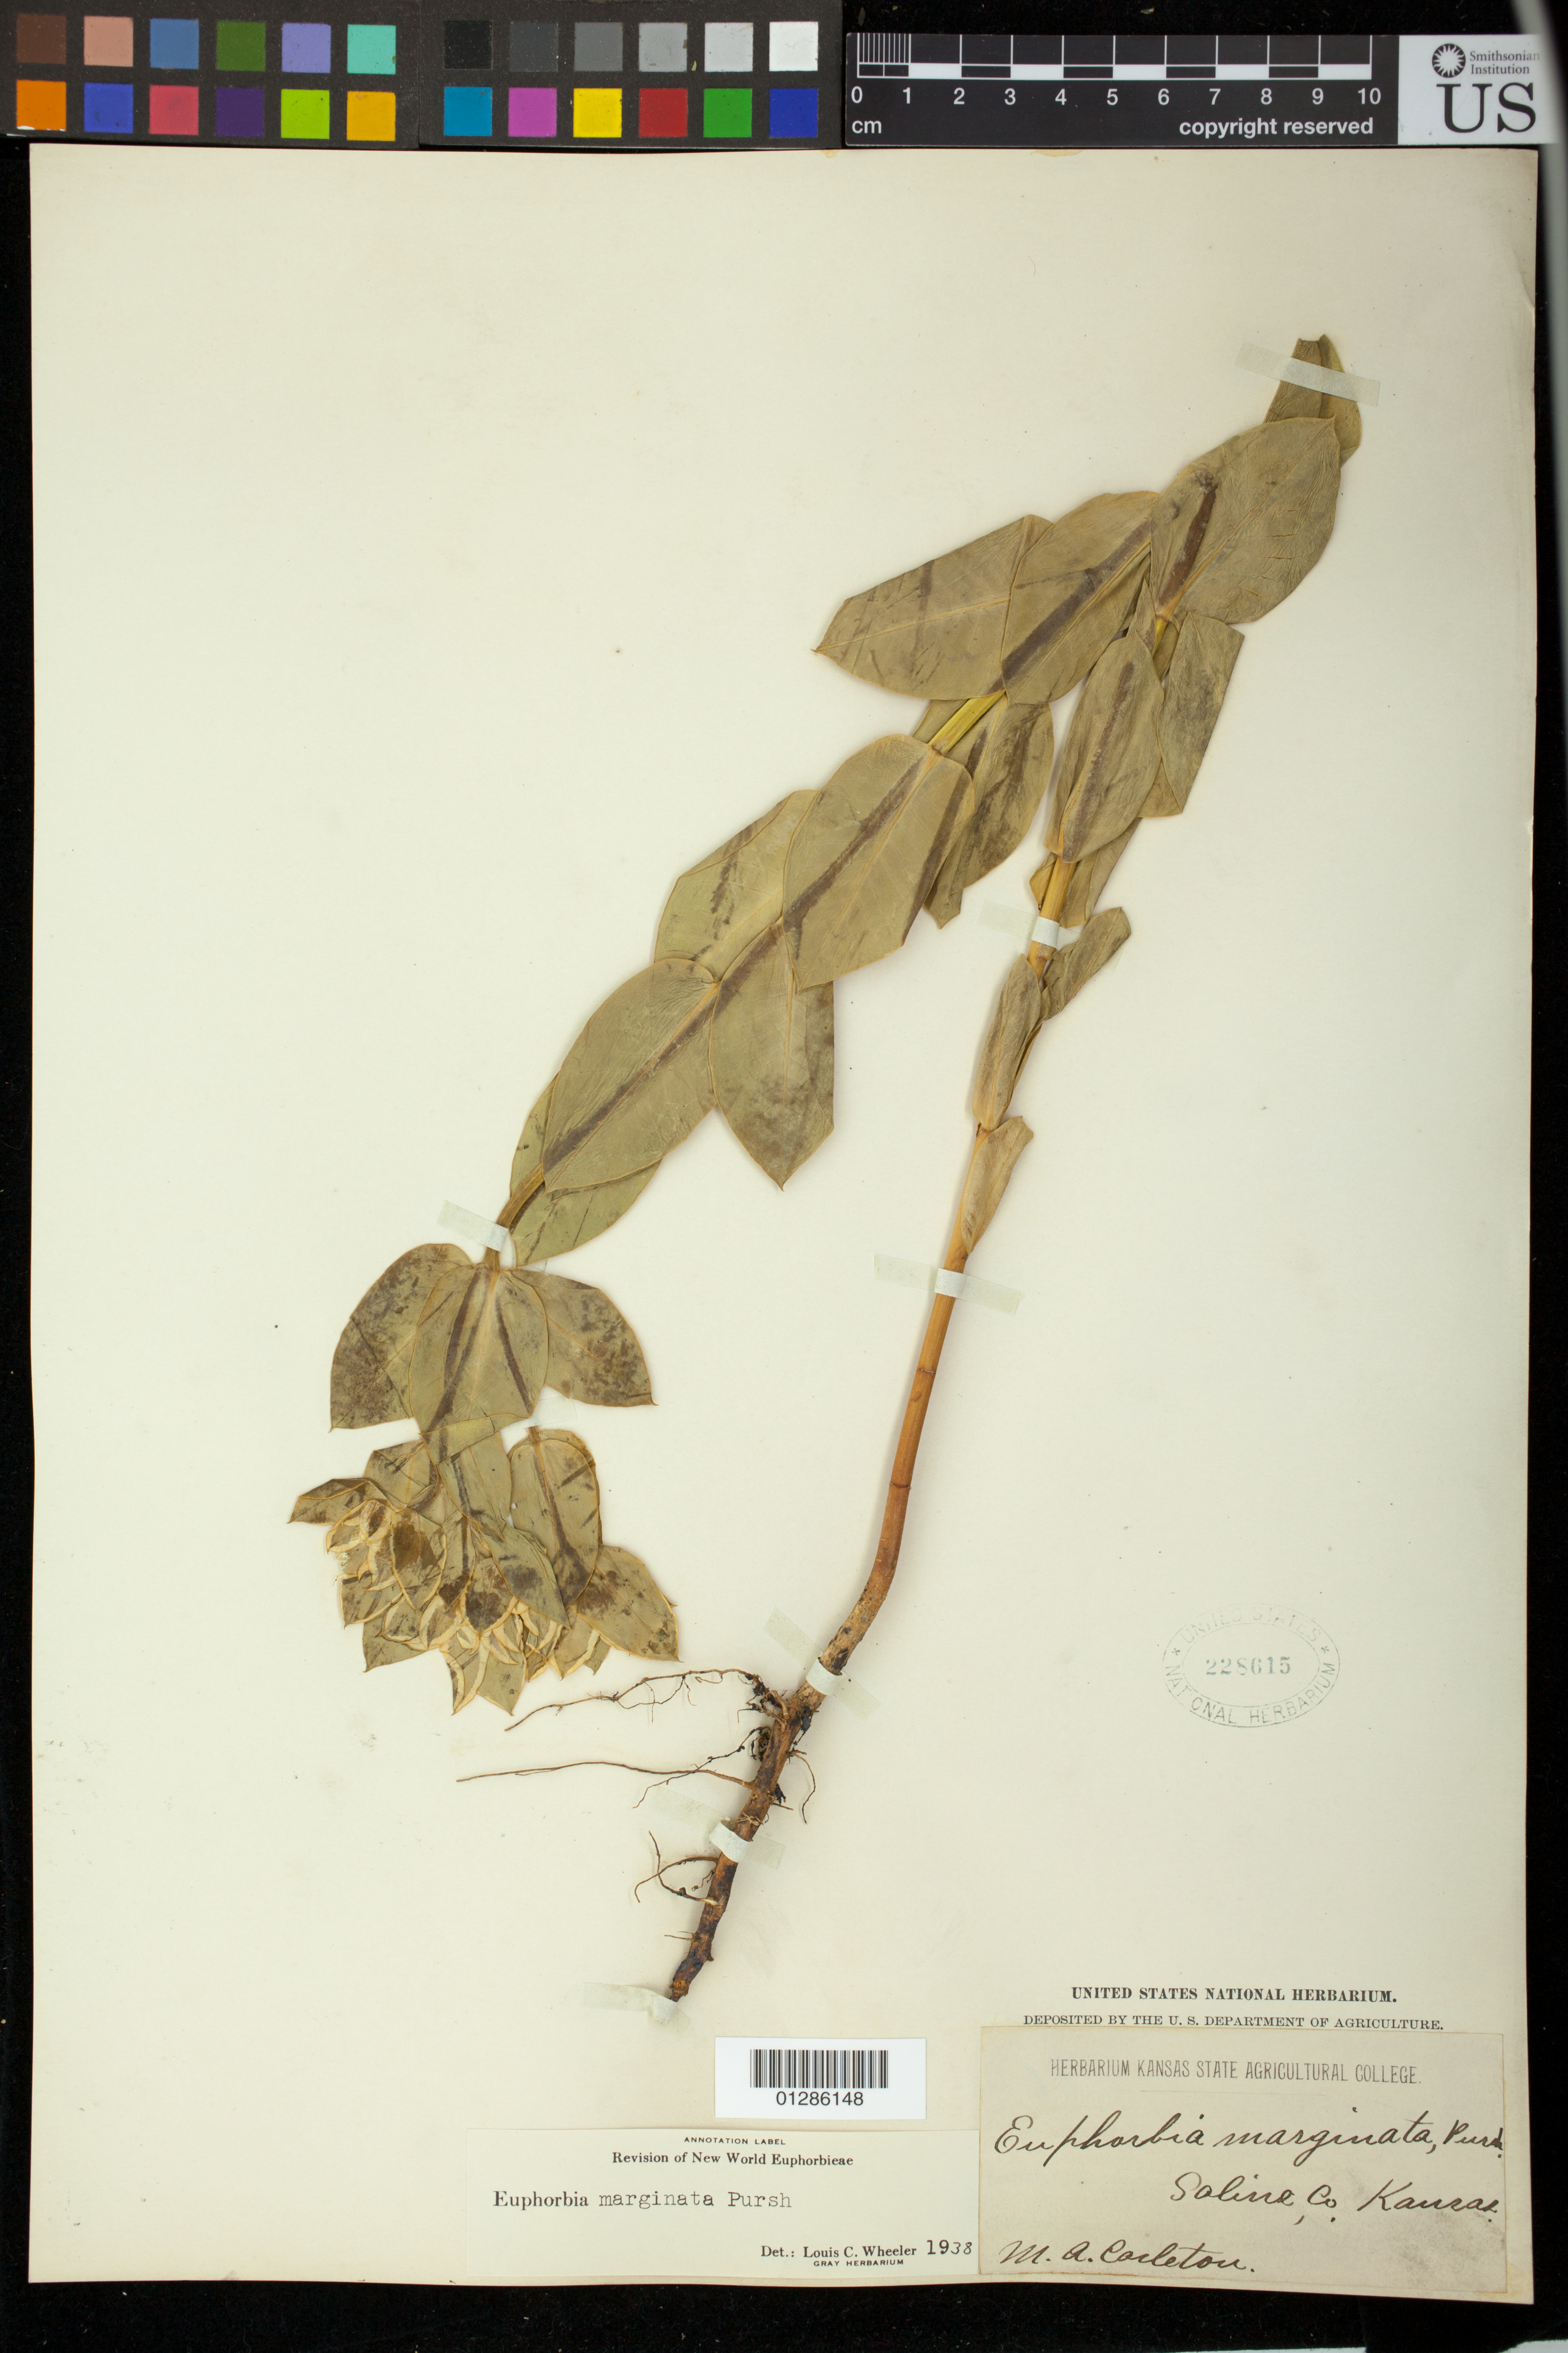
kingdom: Plantae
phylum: Tracheophyta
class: Magnoliopsida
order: Malpighiales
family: Euphorbiaceae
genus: Euphorbia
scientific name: Euphorbia marginata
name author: Pursh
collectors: M. A. Carleton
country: United States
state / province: Kansas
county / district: Saline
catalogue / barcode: US 228615